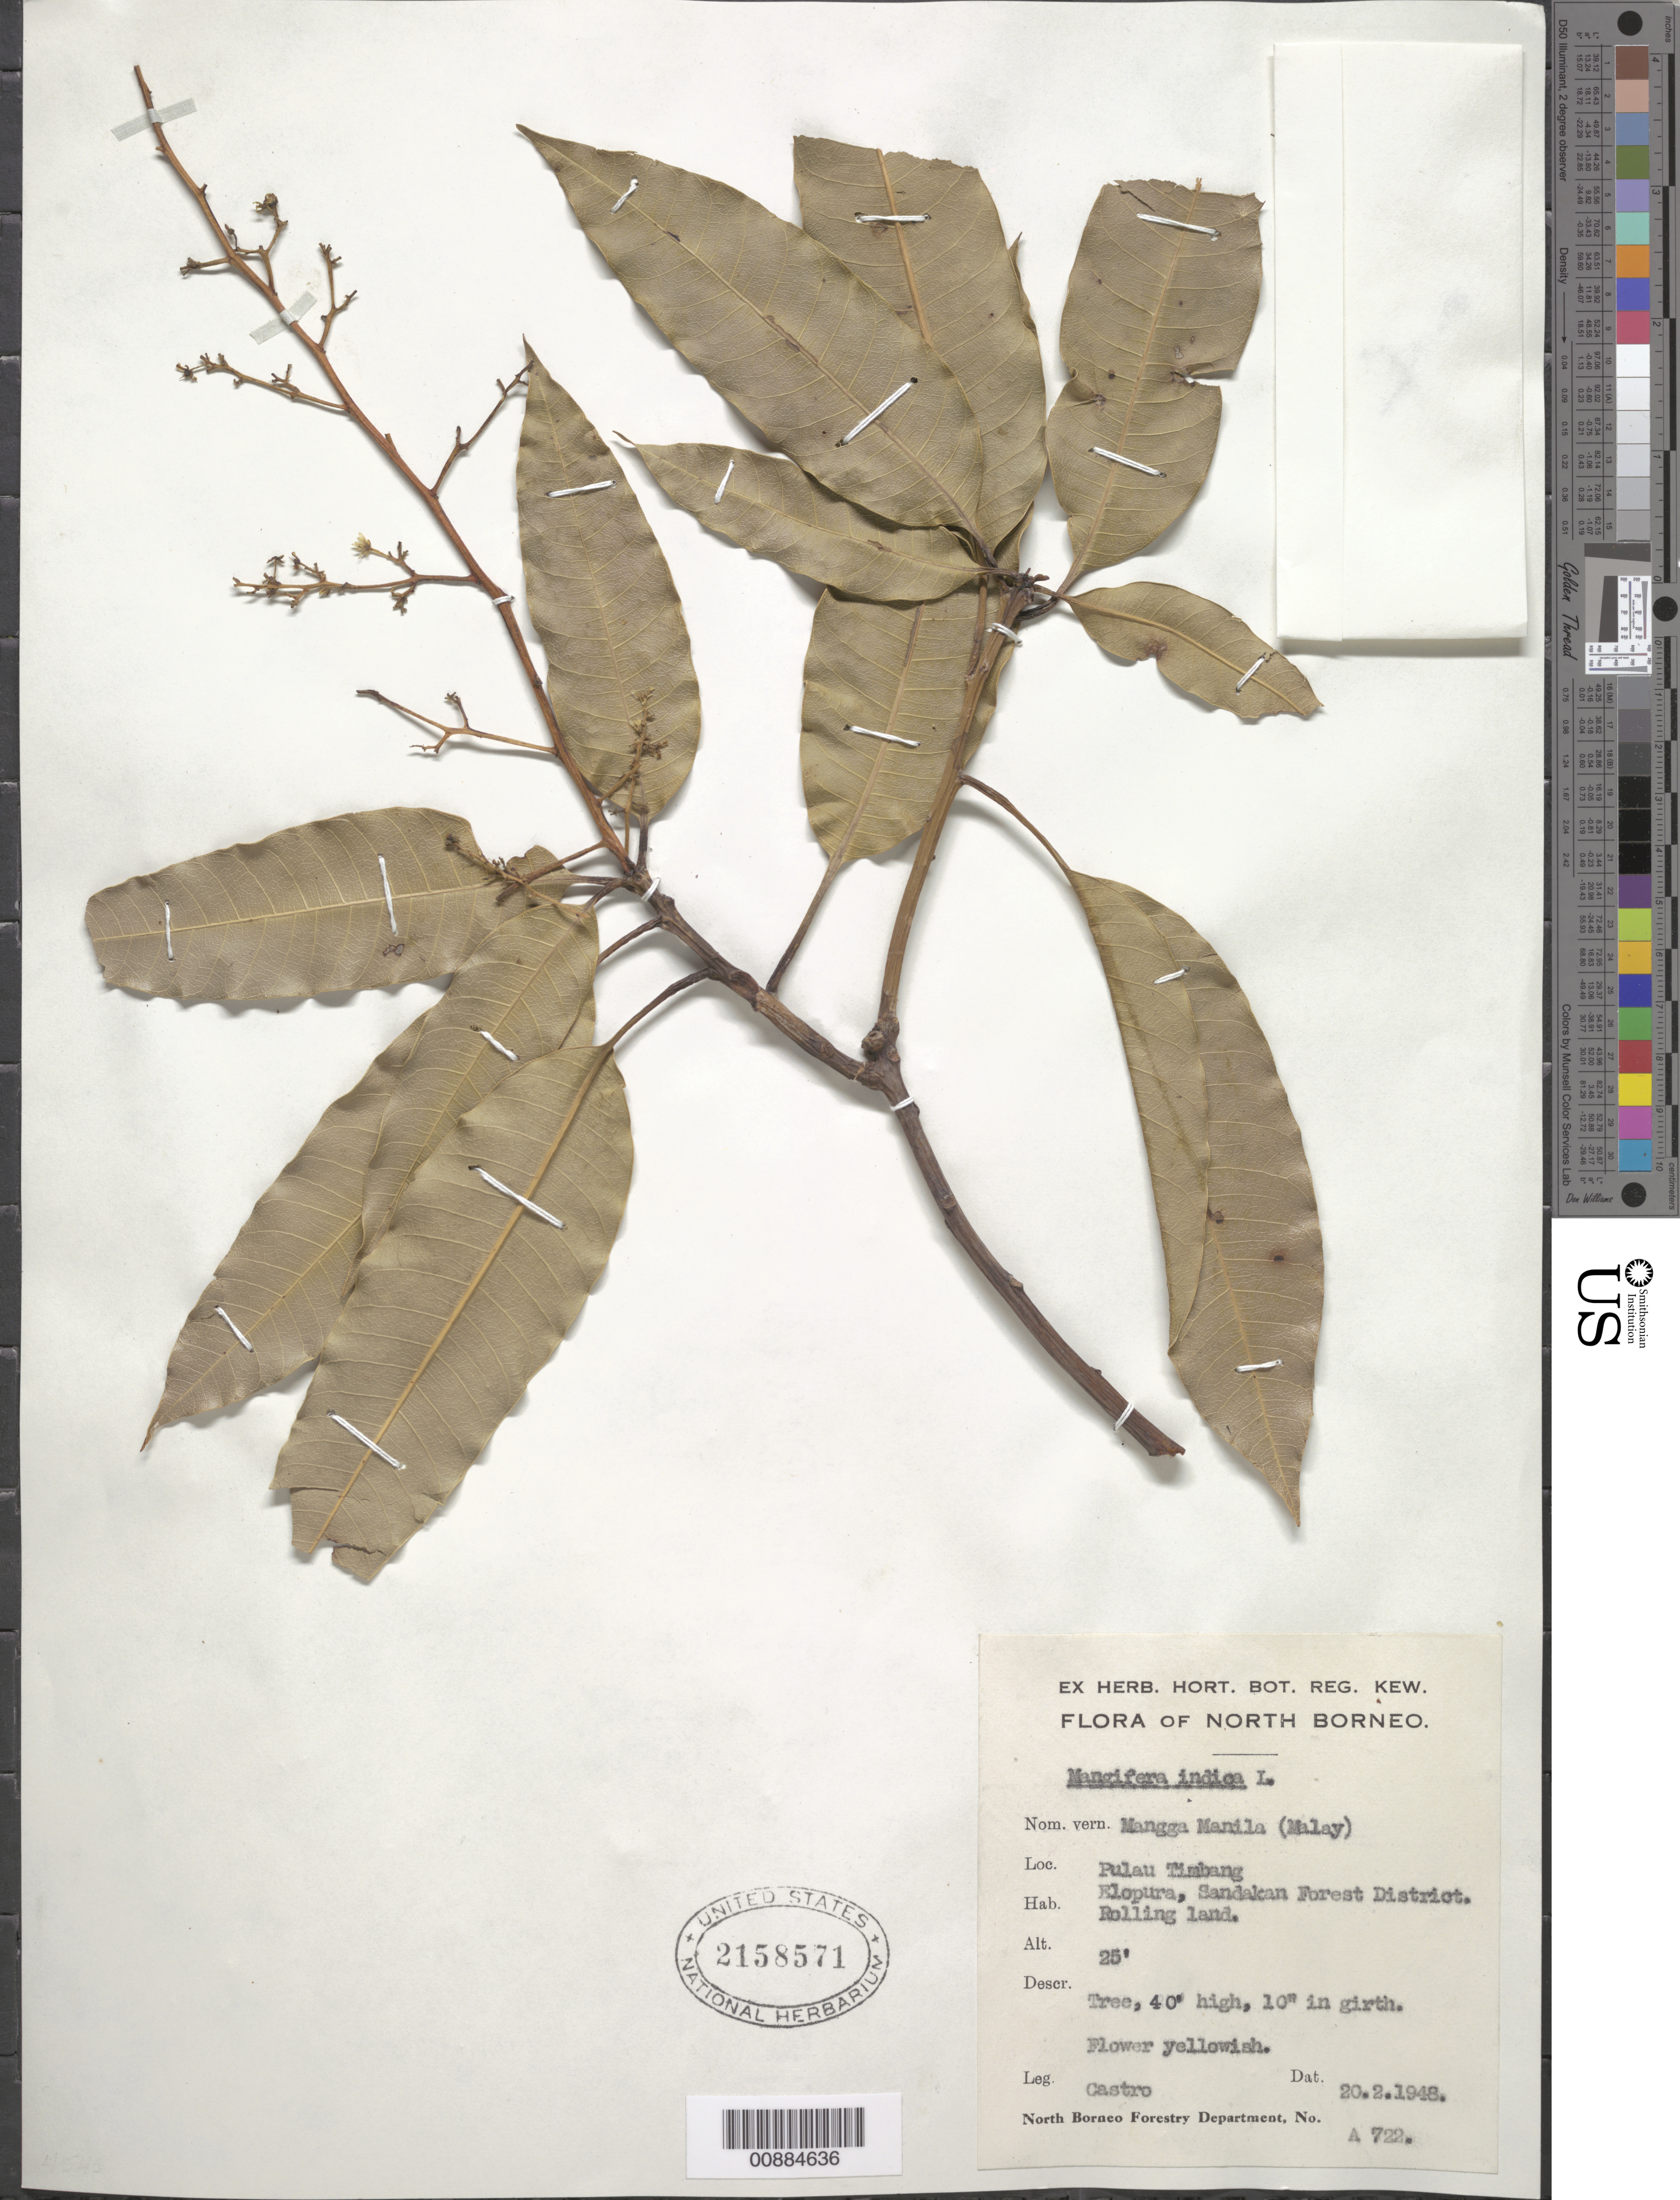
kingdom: Plantae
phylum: Tracheophyta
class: Magnoliopsida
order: Sapindales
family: Anacardiaceae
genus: Mangifera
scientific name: Mangifera indica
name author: L.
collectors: -. Castro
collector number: A 722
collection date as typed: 20 Feb 1948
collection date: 1948-02-20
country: Indonesia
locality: Pulau Mmbang, Elopura, Sandaken Forest District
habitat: rolling land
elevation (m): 8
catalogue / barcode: US 2158571